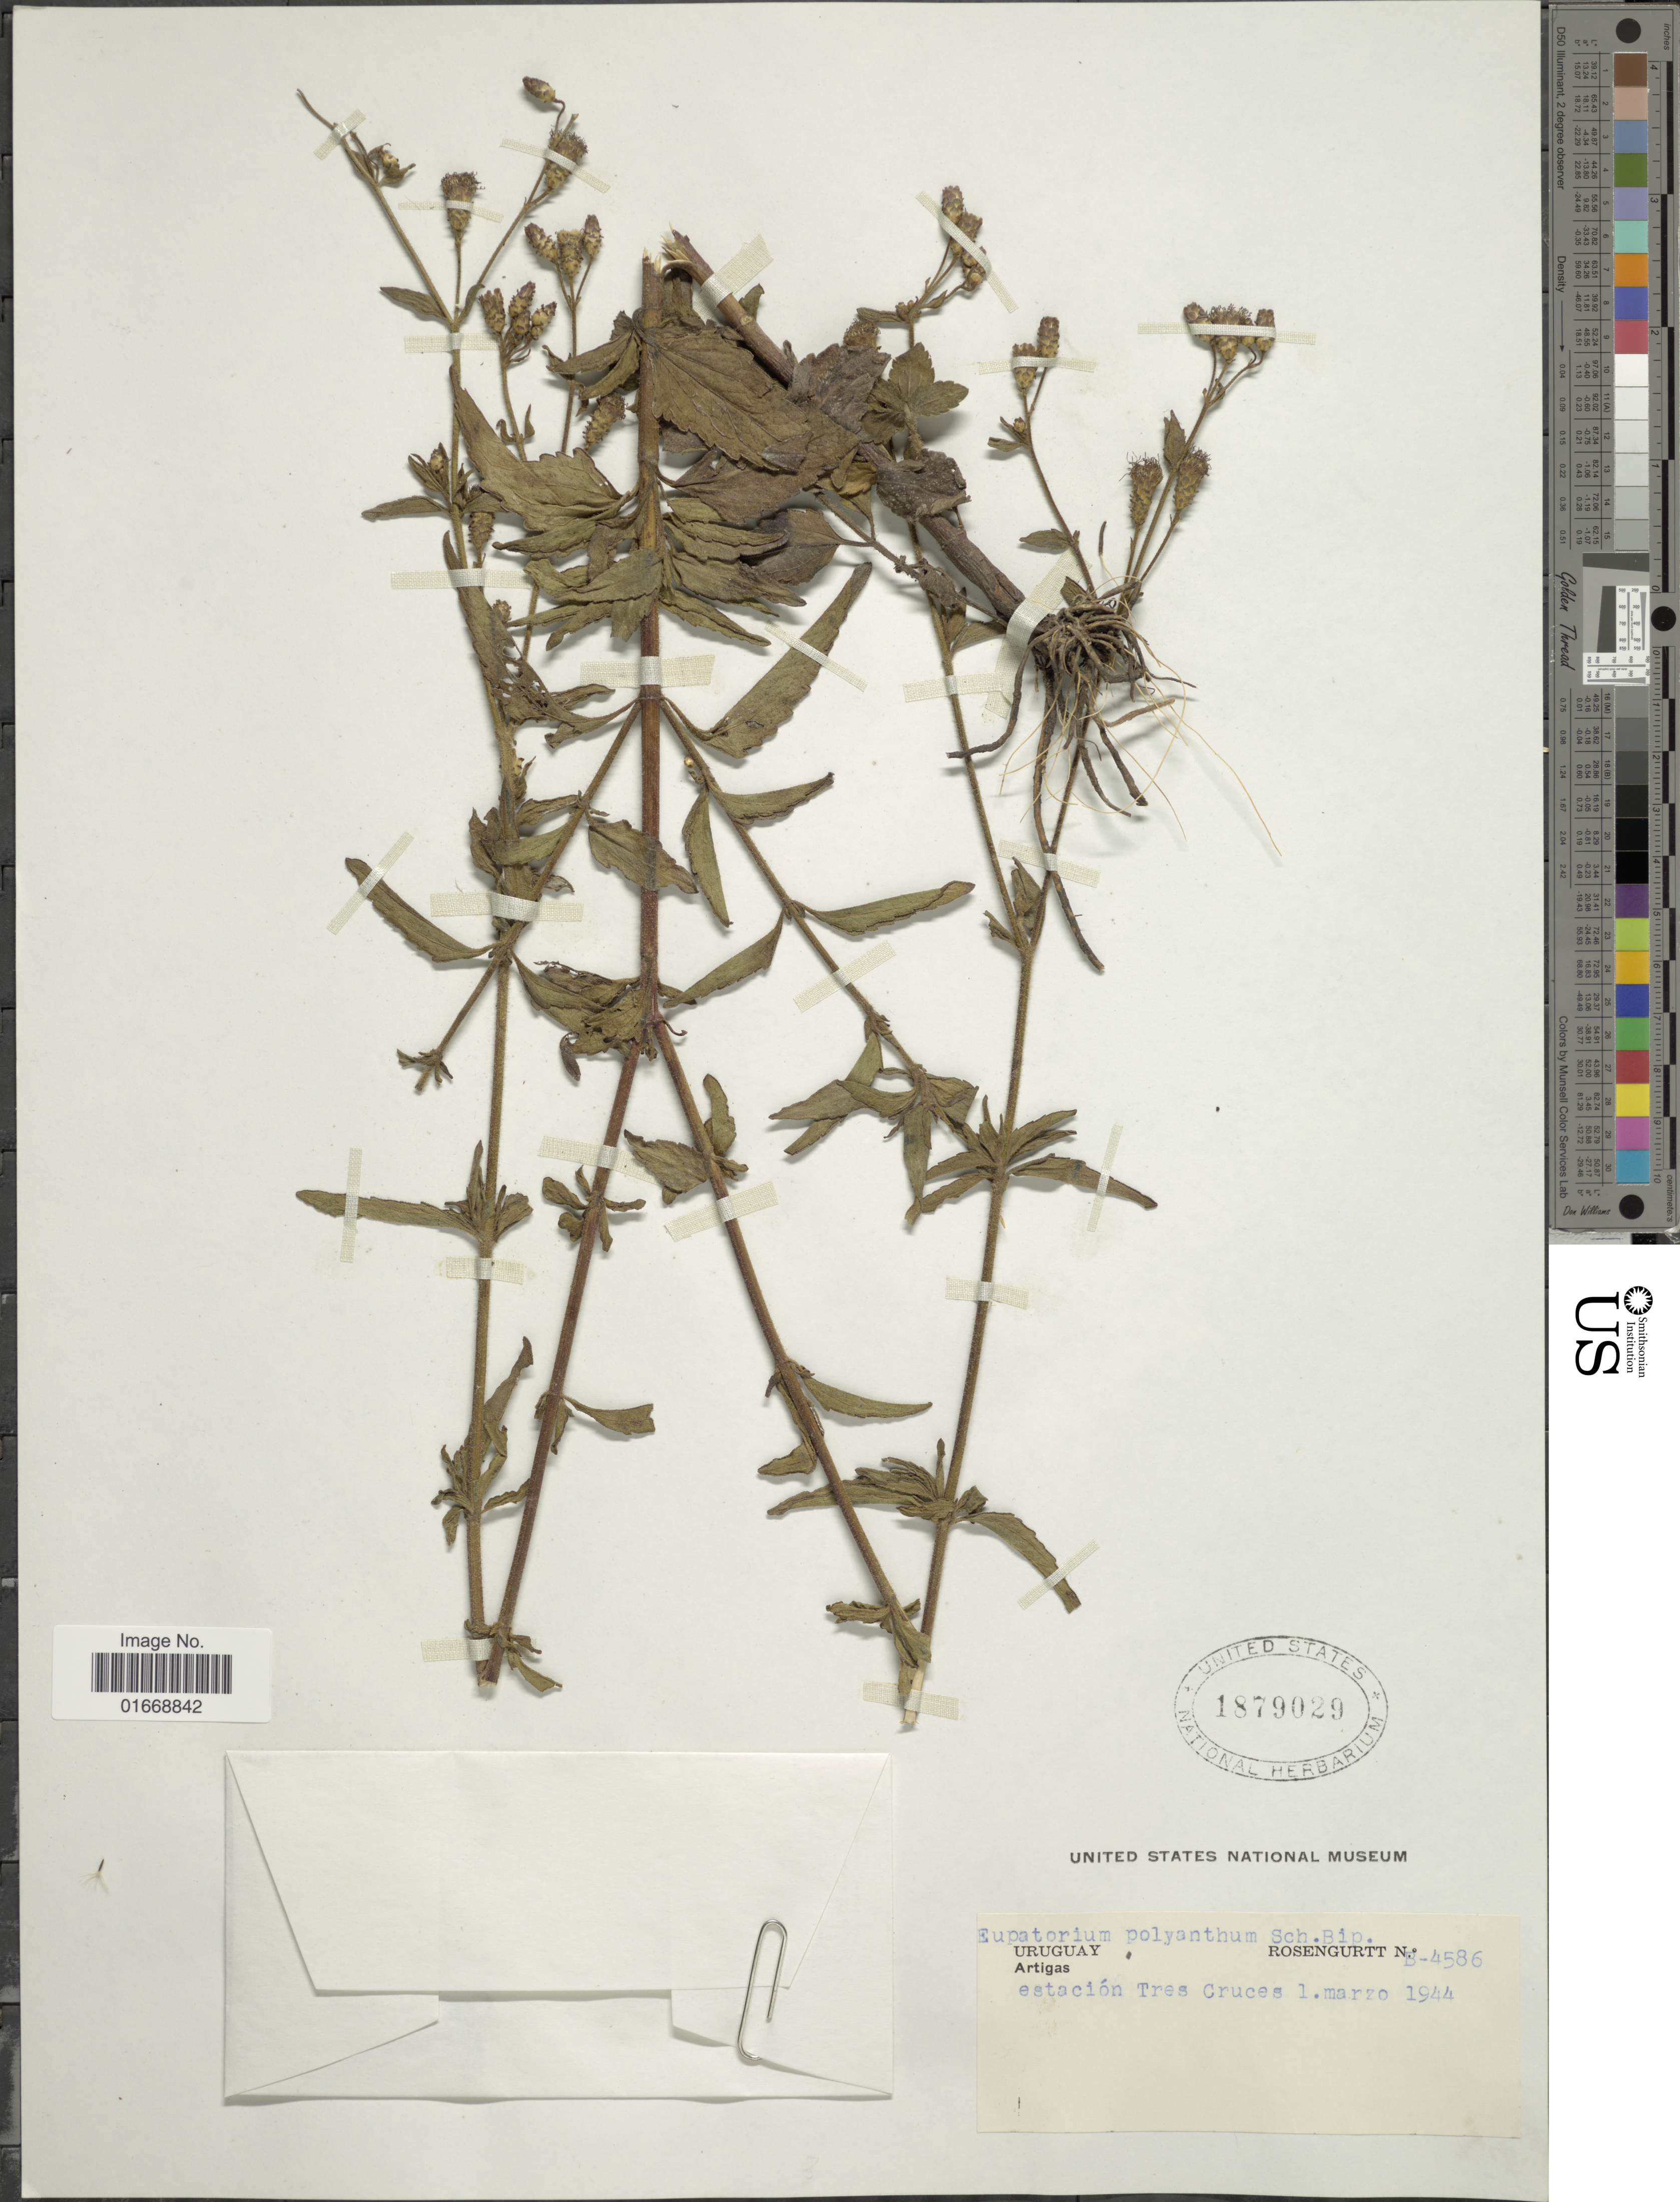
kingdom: Plantae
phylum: Tracheophyta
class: Magnoliopsida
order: Asterales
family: Asteraceae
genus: Chromolaena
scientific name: Chromolaena polyantha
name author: (Sch. Bip. & Baker) R.M. King & H. Rob.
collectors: Rosengurtt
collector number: B-4586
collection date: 1944-03-01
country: Uruguay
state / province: Artigas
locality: Estacion Tres Cruces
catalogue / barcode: US 1879029